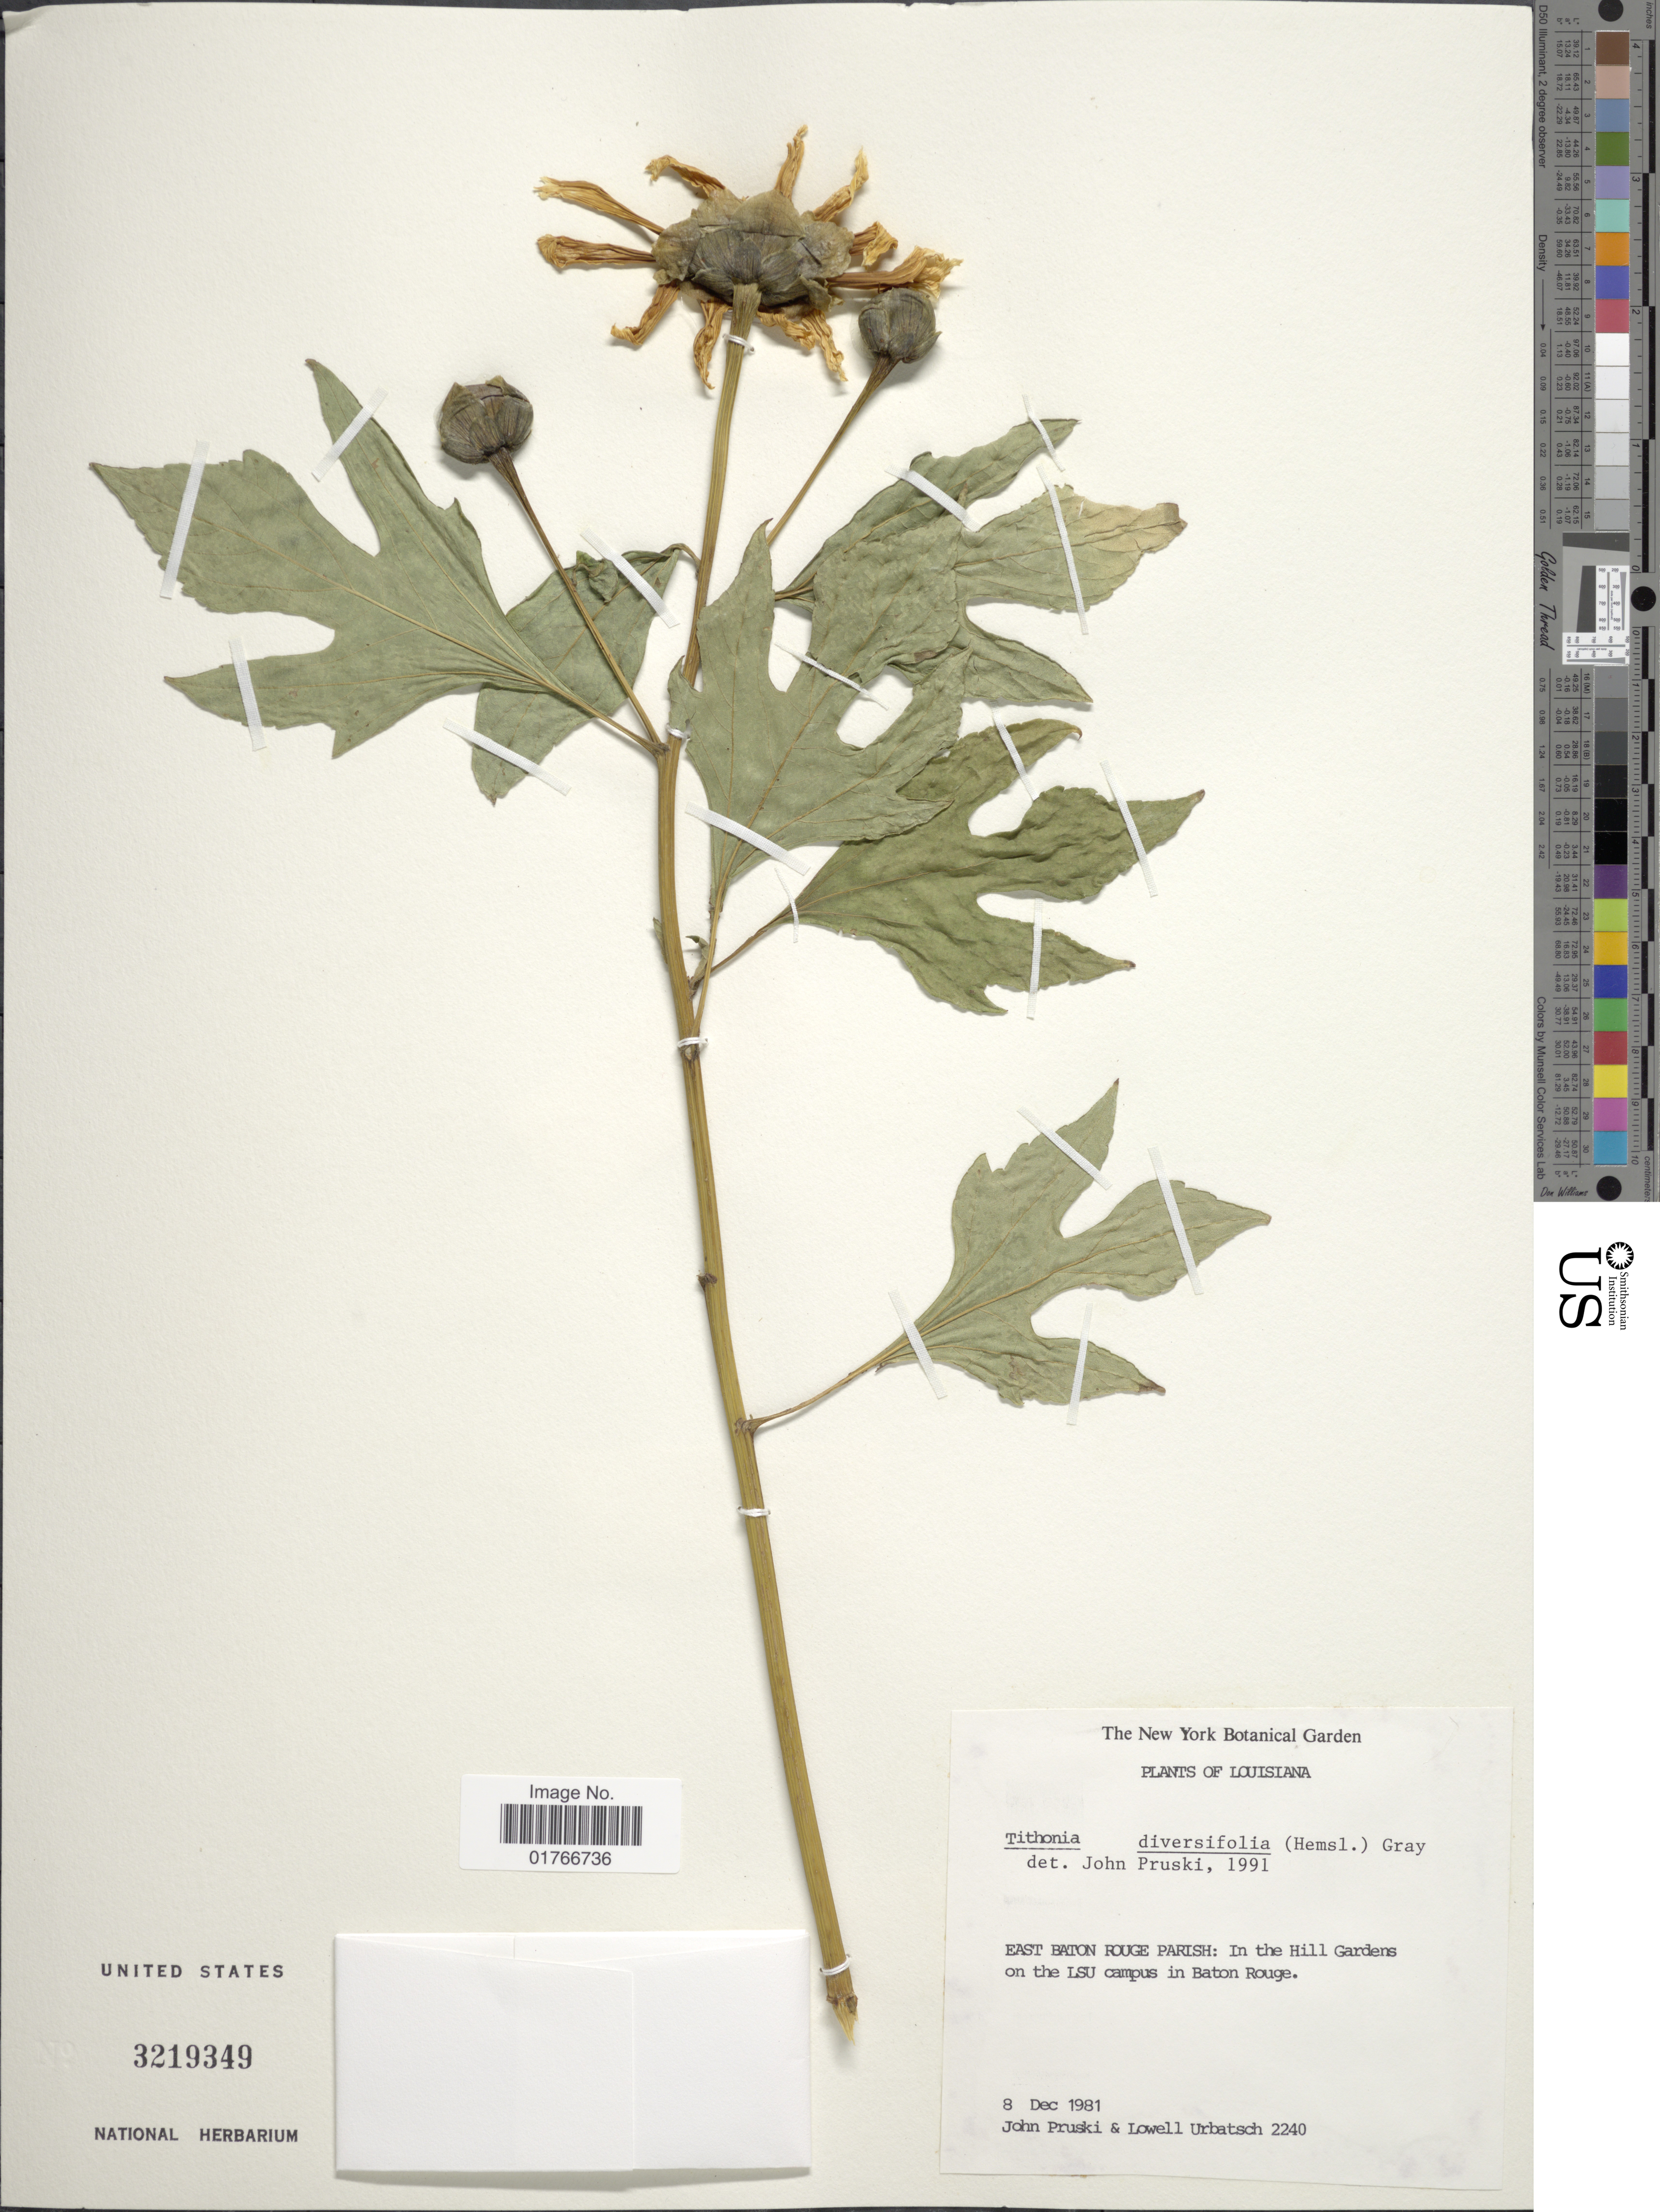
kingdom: Plantae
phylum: Tracheophyta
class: Magnoliopsida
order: Asterales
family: Asteraceae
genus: Tithonia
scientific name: Tithonia diversifolia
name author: (Hemsl.) A. Gray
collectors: J. F. Pruski & L. Urbatsch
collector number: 2240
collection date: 1981-12-08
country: United States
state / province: Louisiana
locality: East Baton Rouge Parish, in the Hill Gardens on the LSU camous in Baton Rouge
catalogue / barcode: US 3219349